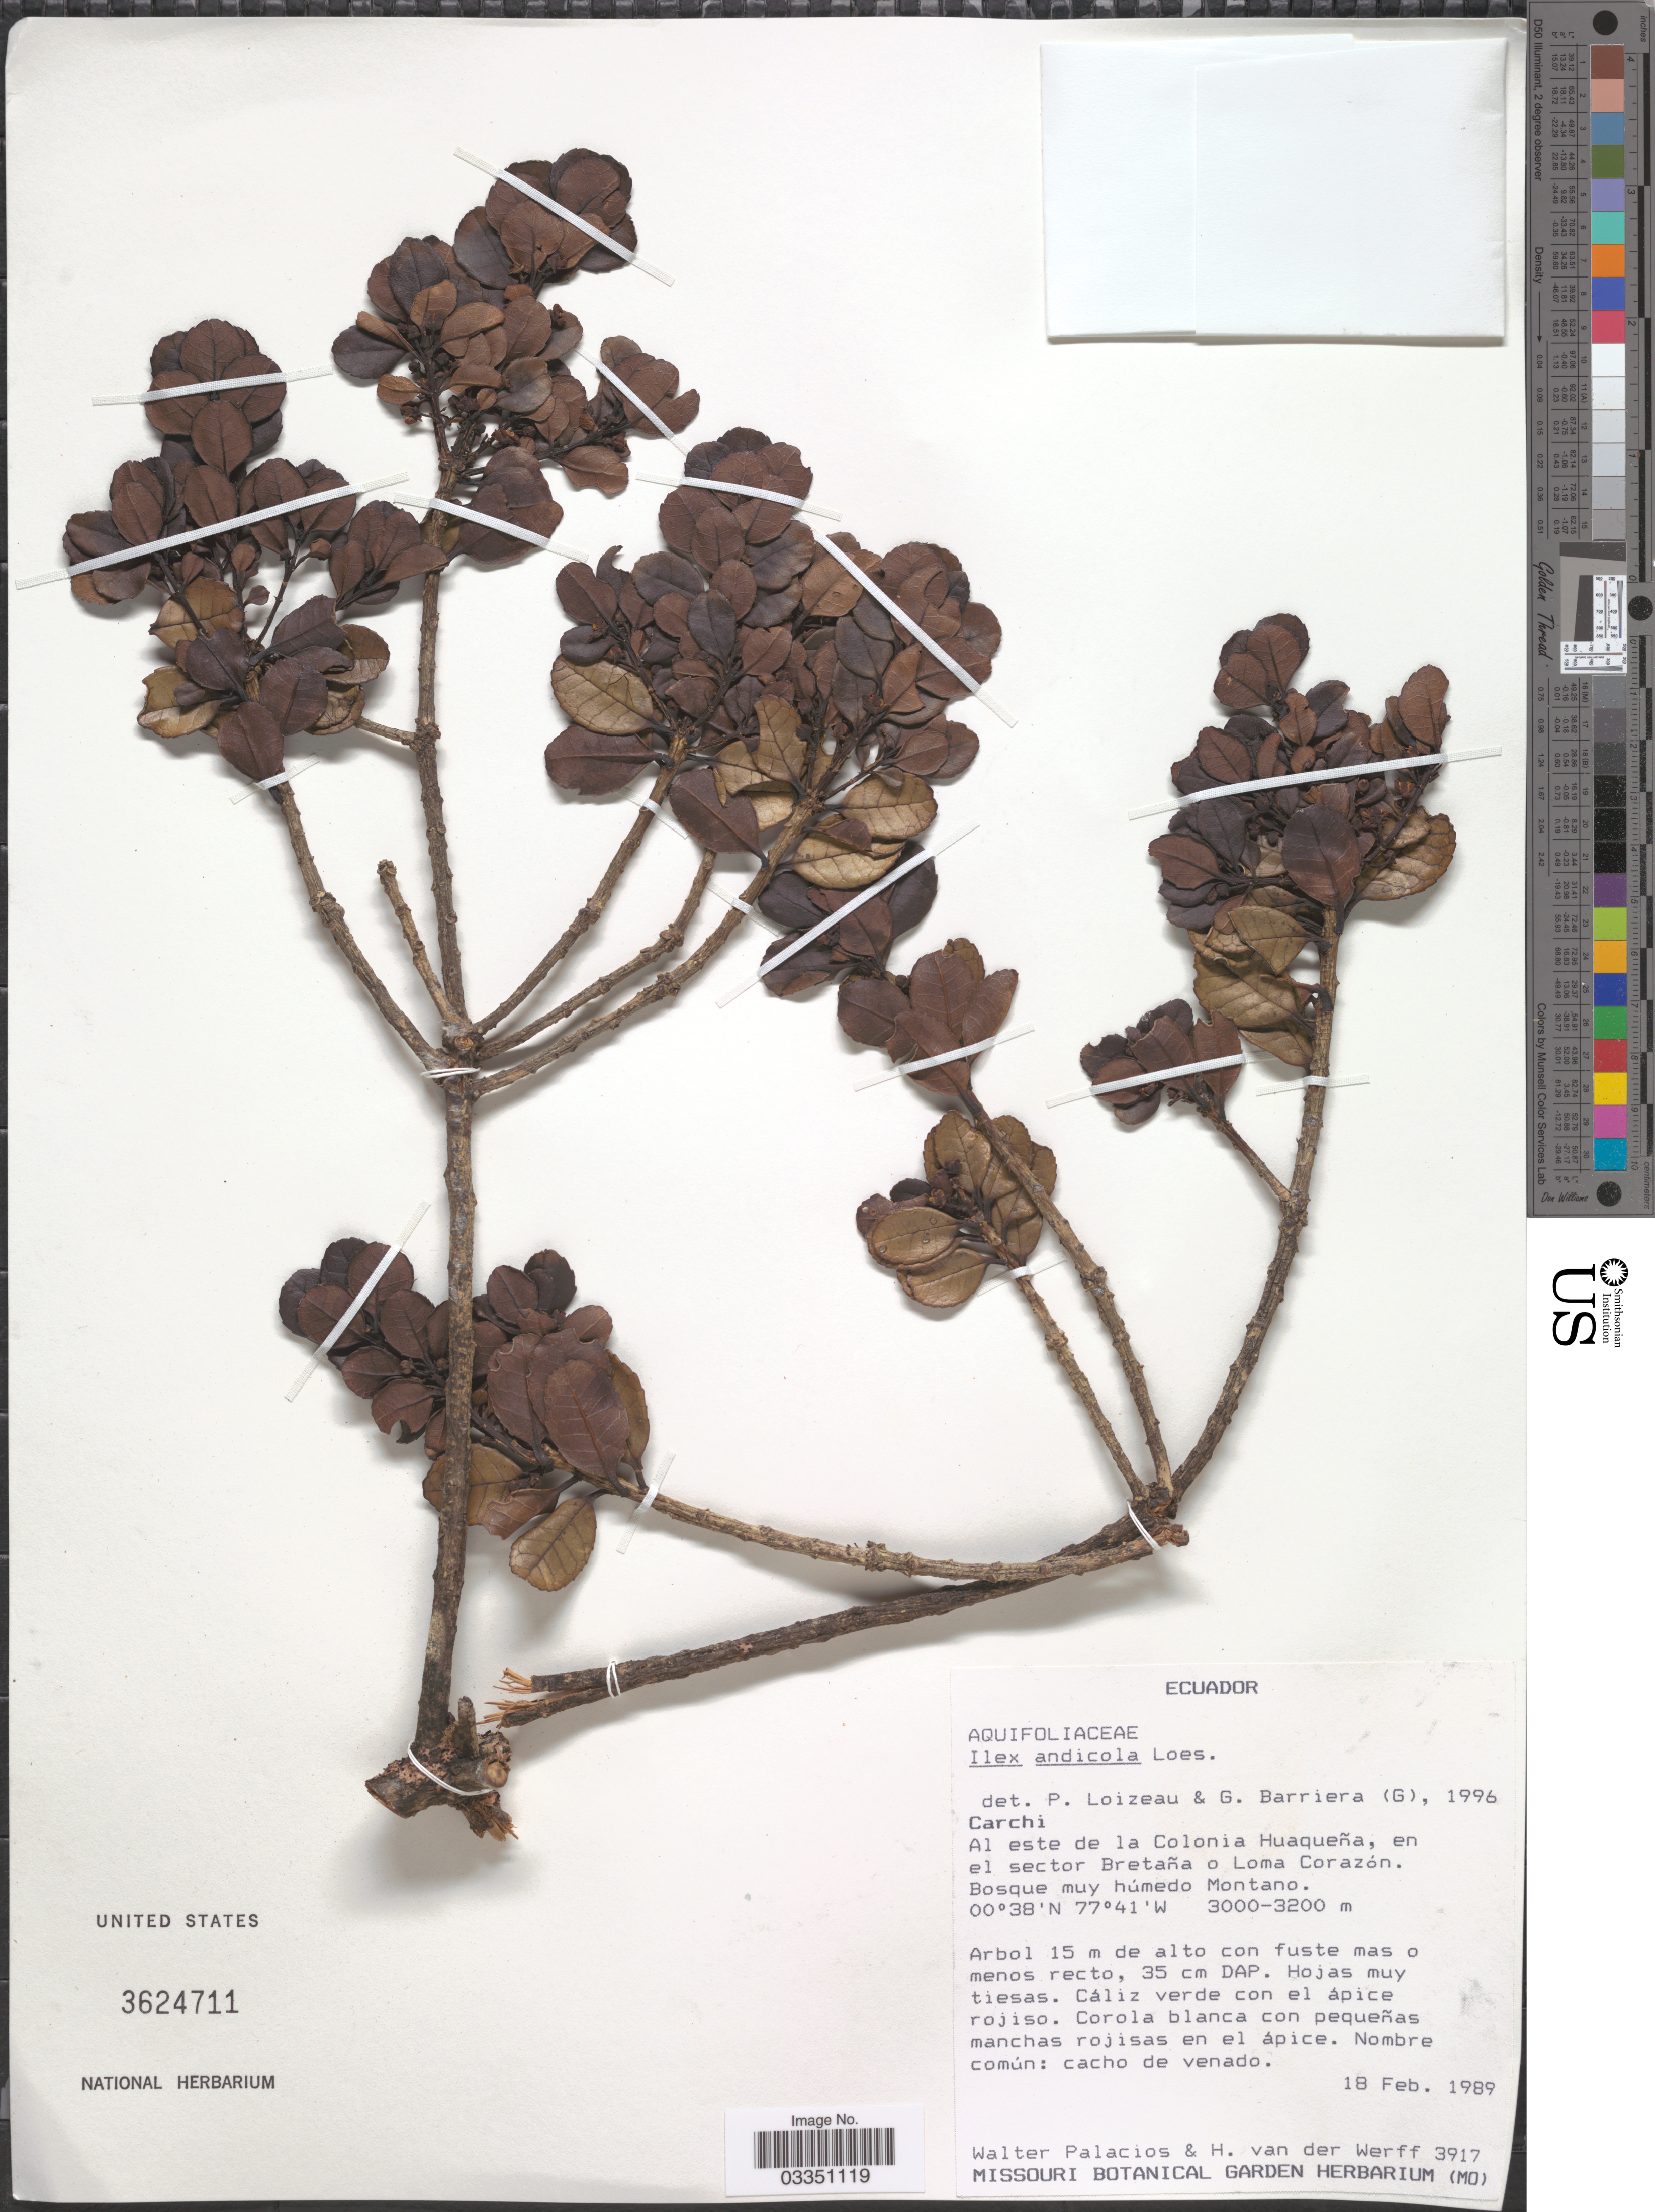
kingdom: Plantae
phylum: Tracheophyta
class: Magnoliopsida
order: Aquifoliales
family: Aquifoliaceae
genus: Ilex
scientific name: Ilex andicola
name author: Loes.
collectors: W. Palacios & H. van der Werff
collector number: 3917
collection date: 1989-02-18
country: Ecuador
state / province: Carchi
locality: Al este de la Colonia Huaqueña, en el sector Breteña o Loma Corazón. Bosque muy húmedo Montano.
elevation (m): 3000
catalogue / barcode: US 3624711